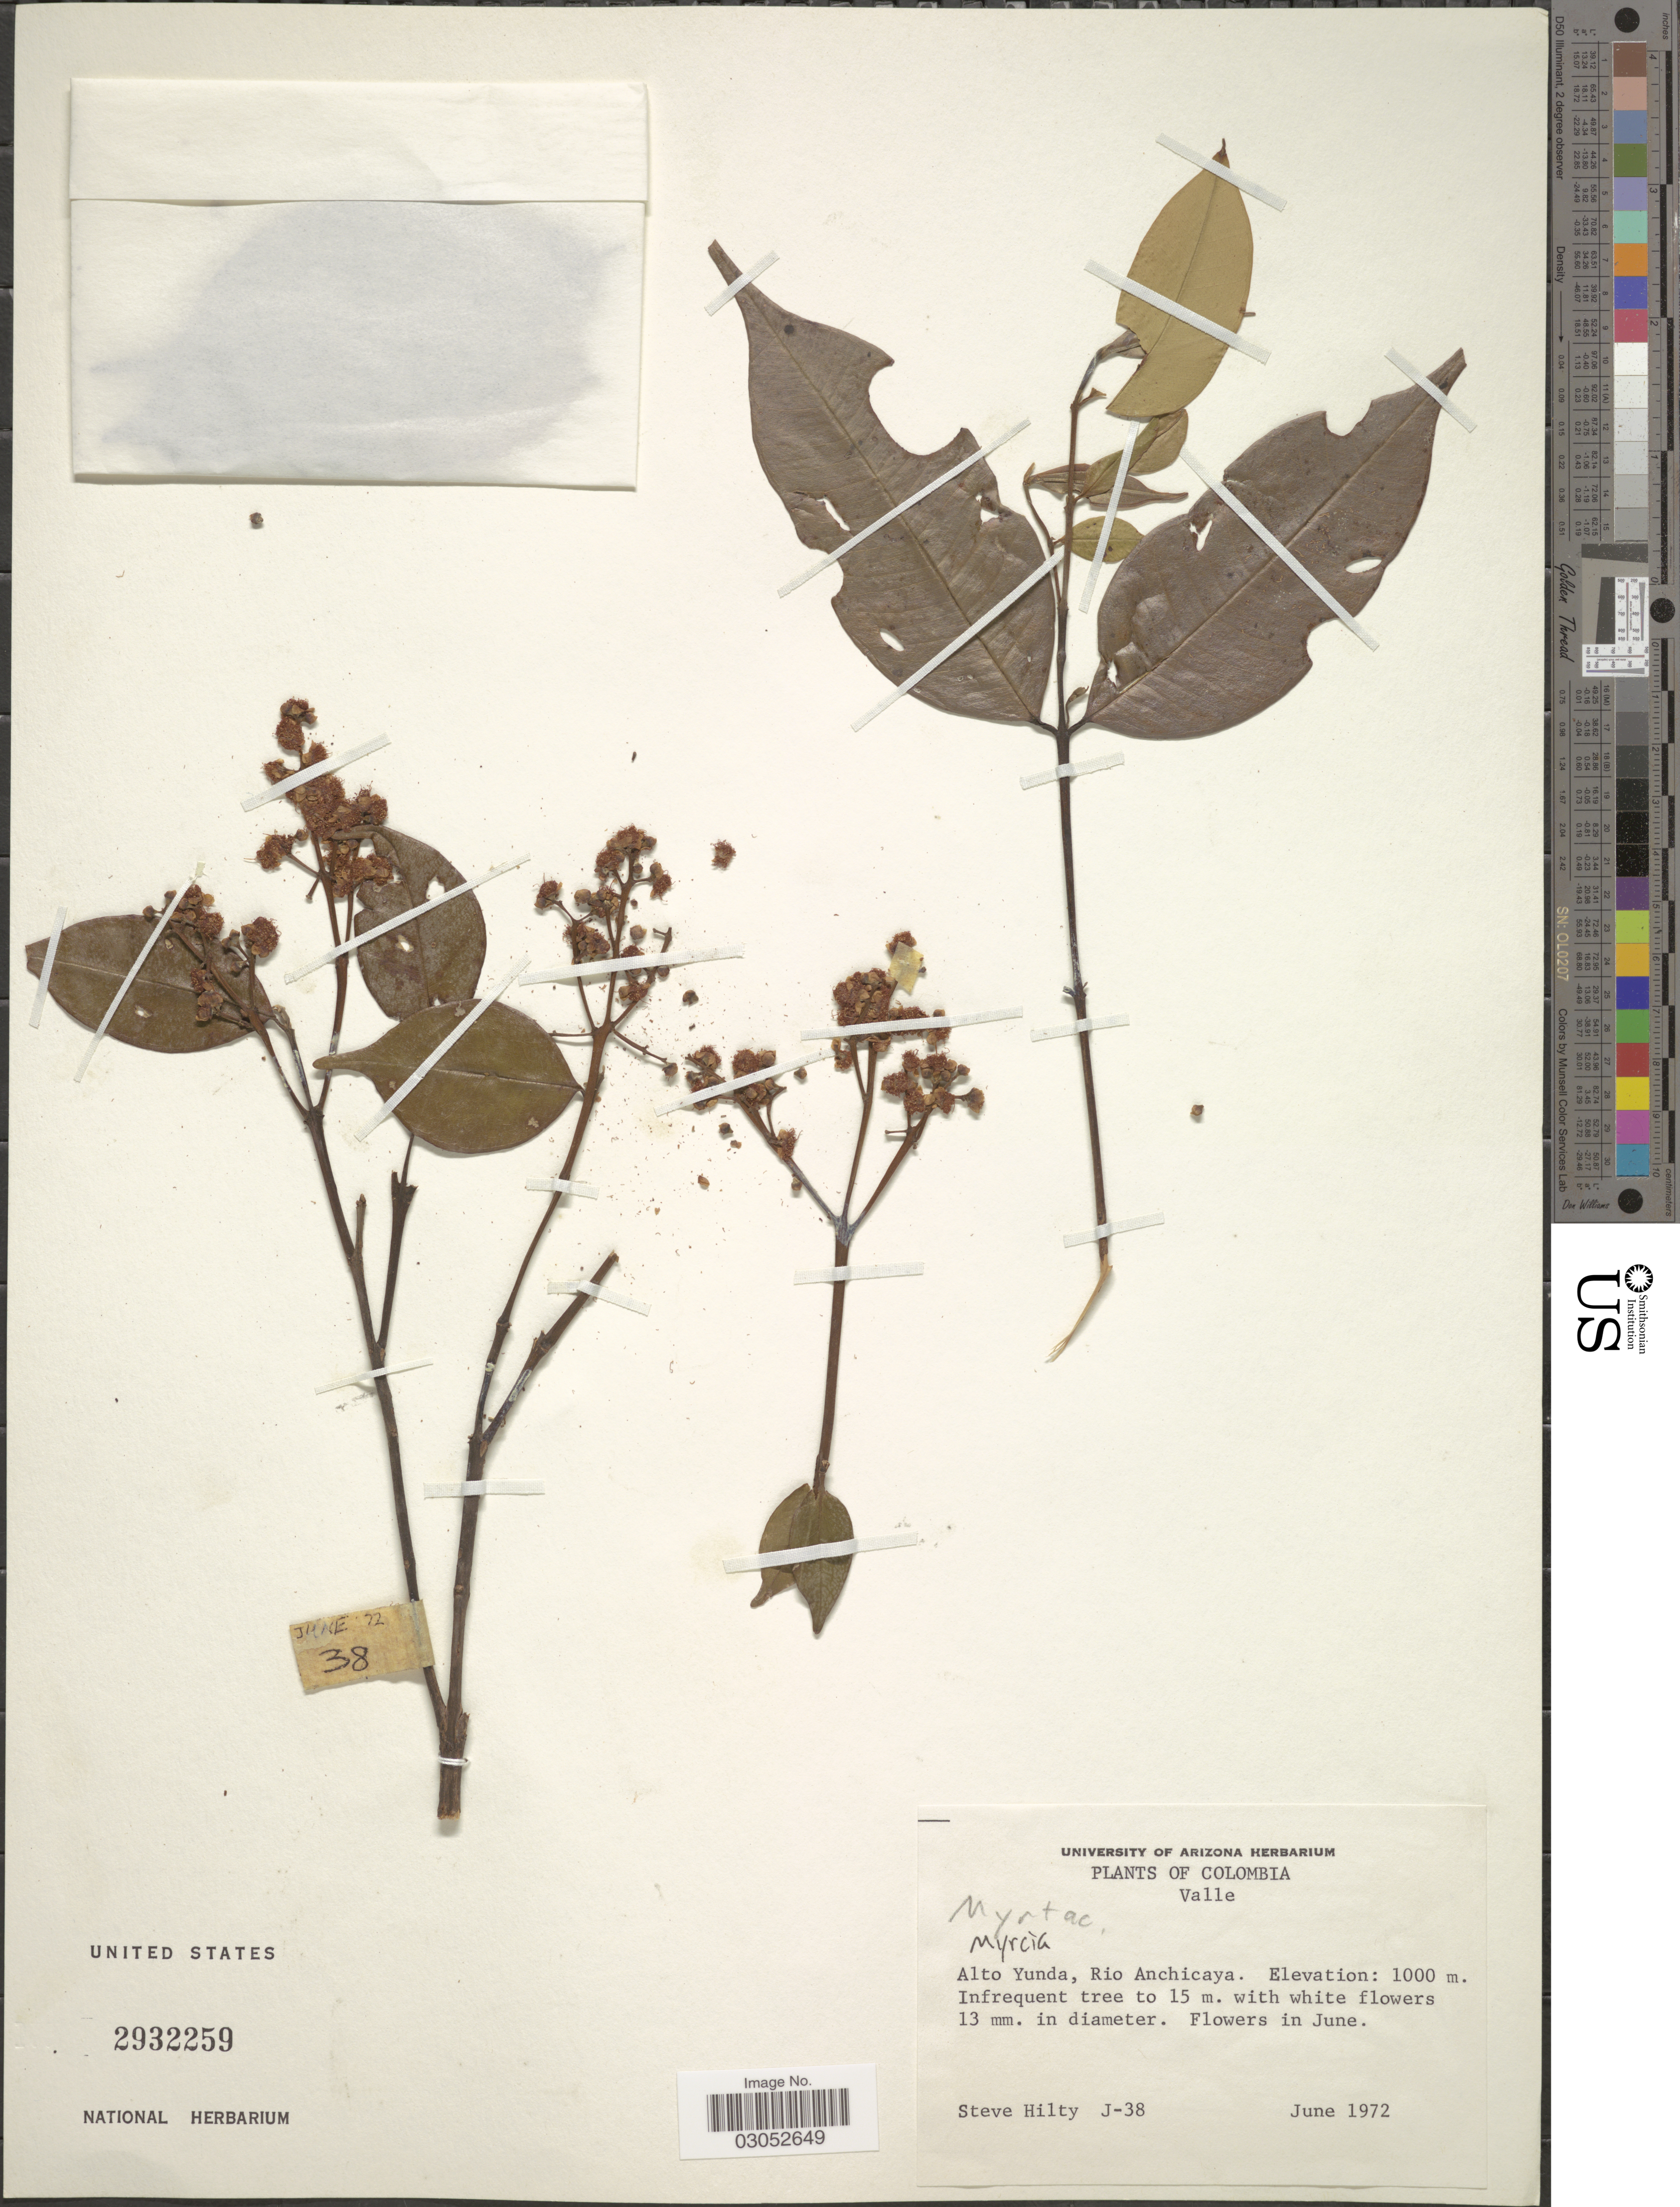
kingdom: Plantae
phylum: Tracheophyta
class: Magnoliopsida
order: Myrtales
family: Myrtaceae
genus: Myrcia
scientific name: Myrcia sp.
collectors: S. Hilty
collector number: J-38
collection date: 1972-06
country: Colombia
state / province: Valle del Cauca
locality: Valle. Alto Yunda, Rio Anchicaya.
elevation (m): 1000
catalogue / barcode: US 2932259